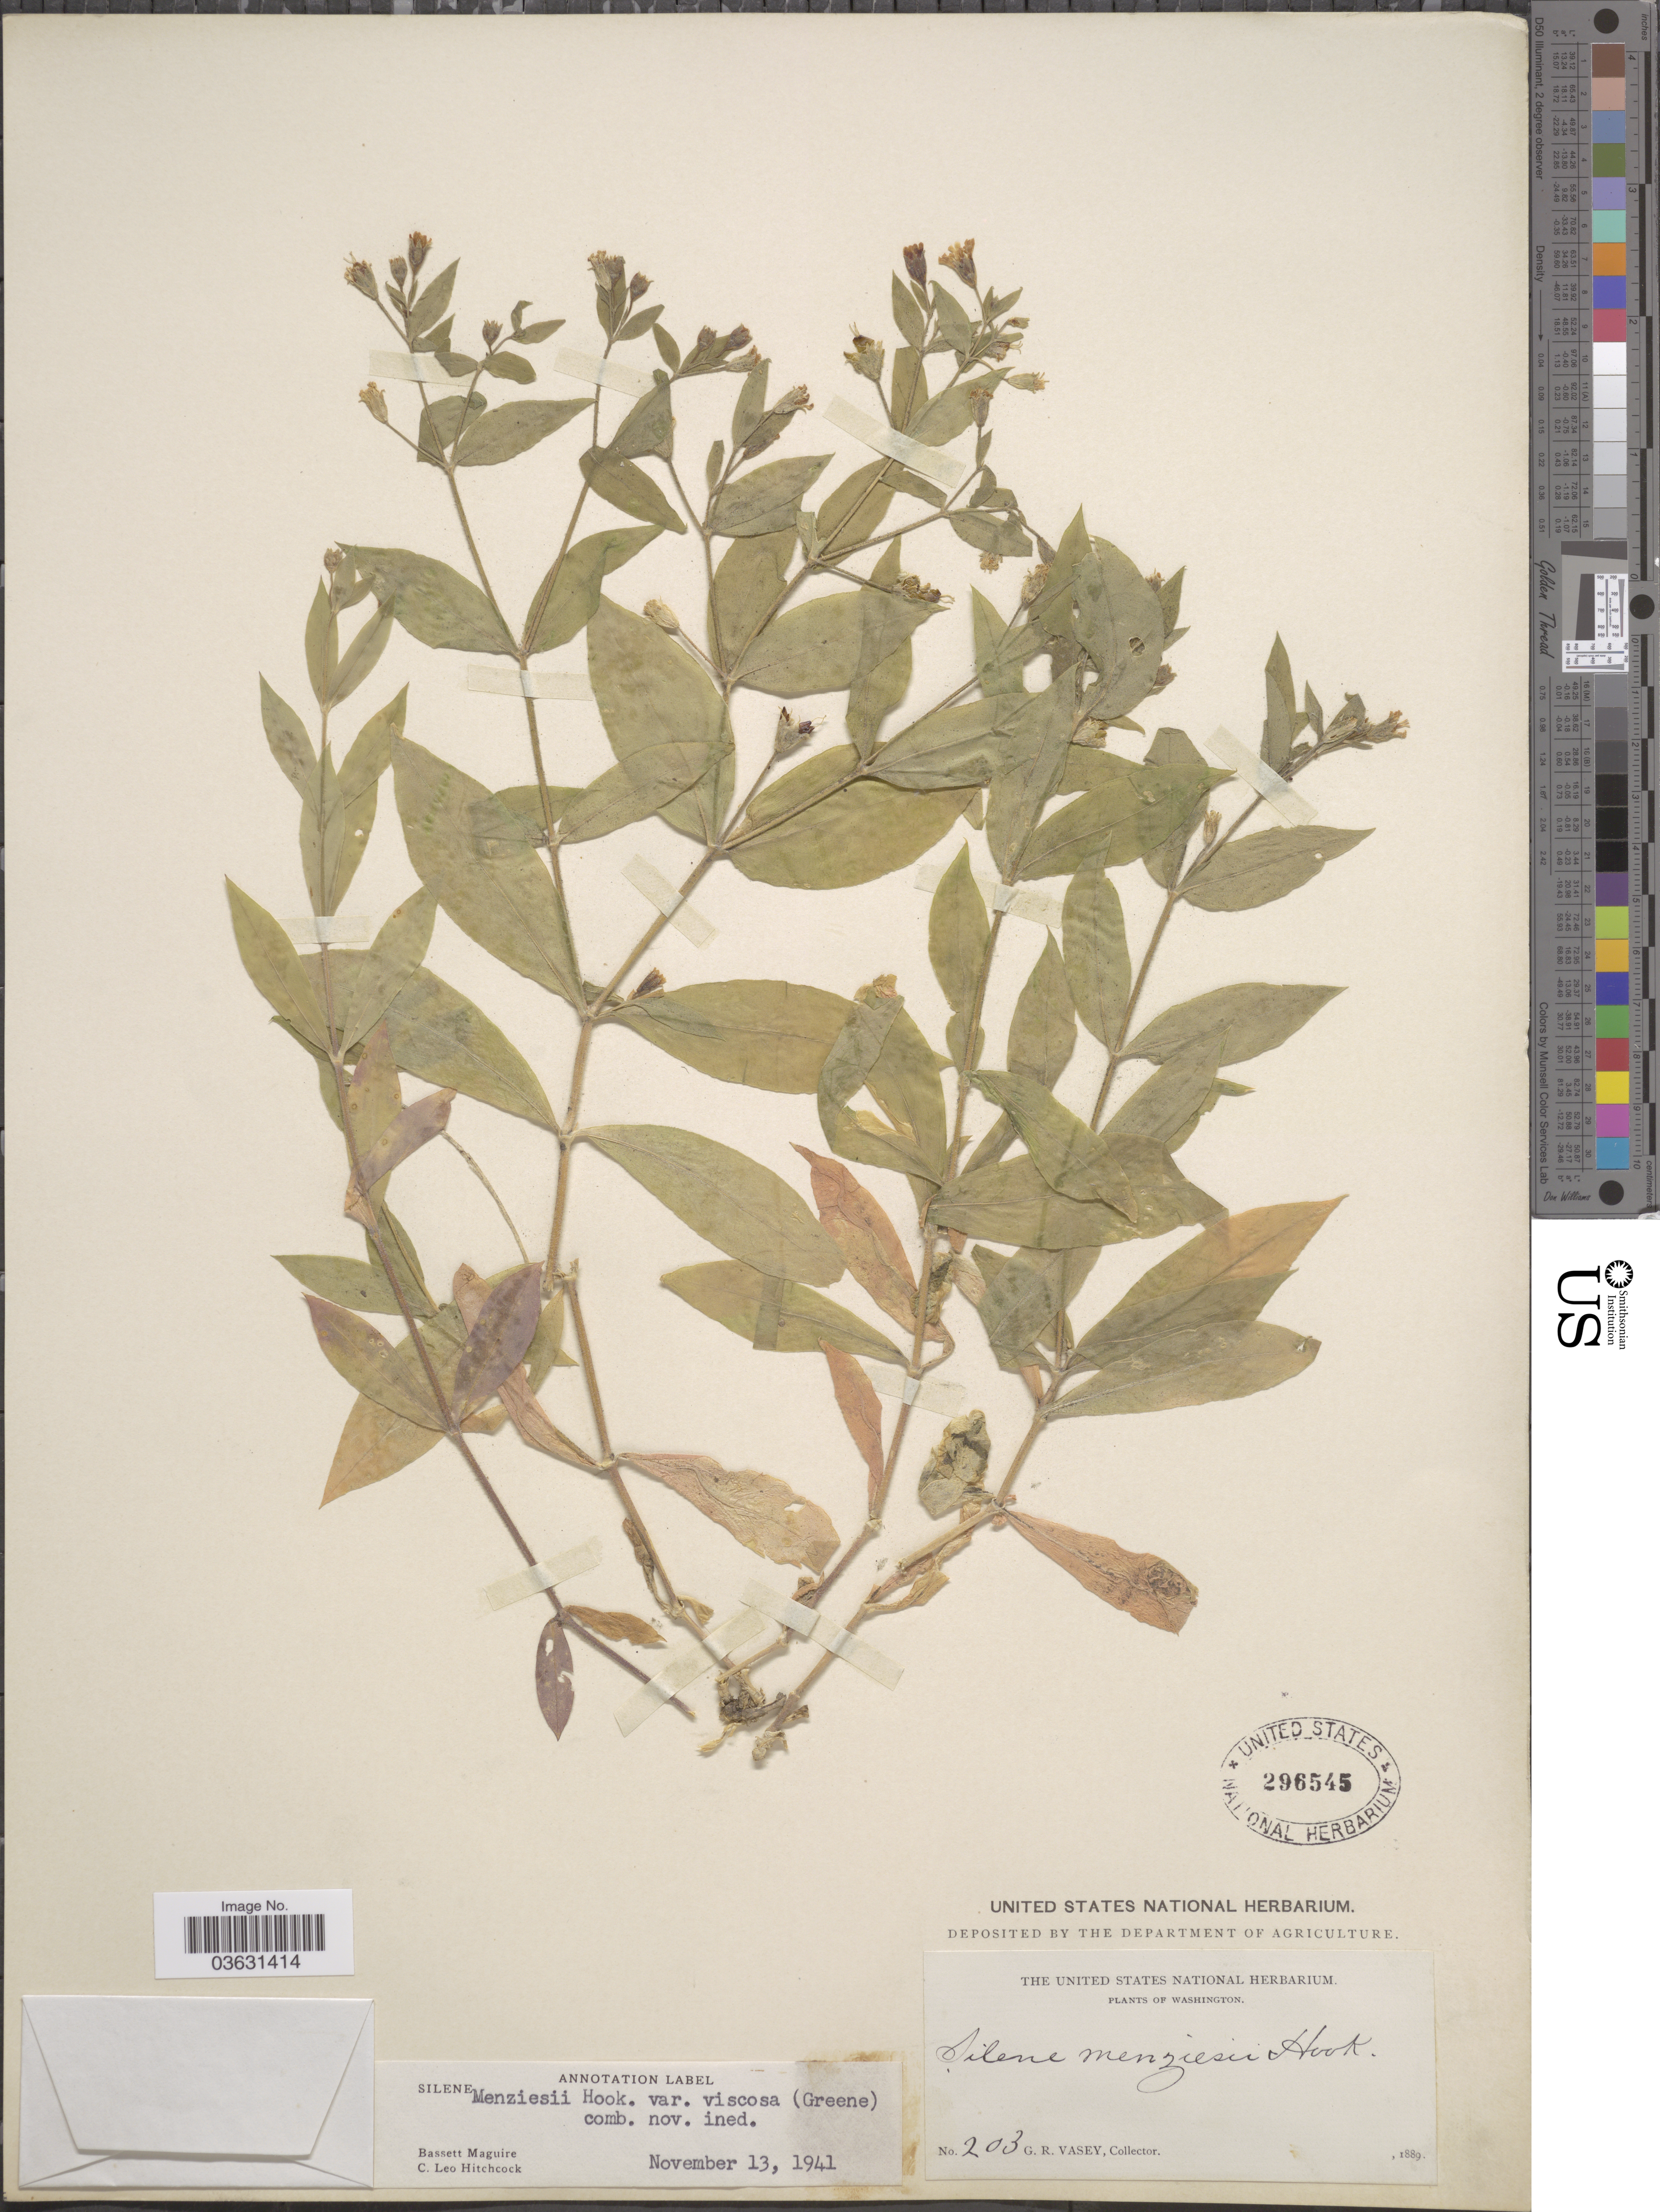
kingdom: Plantae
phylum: Tracheophyta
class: Magnoliopsida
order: Caryophyllales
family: Caryophyllaceae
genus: Silene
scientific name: Silene menziesii var. viscosa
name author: (Greene) C.L. Hitchc. & Maguire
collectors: G. R. Vasey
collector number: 203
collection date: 1889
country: United States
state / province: Washington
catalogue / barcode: US 296545